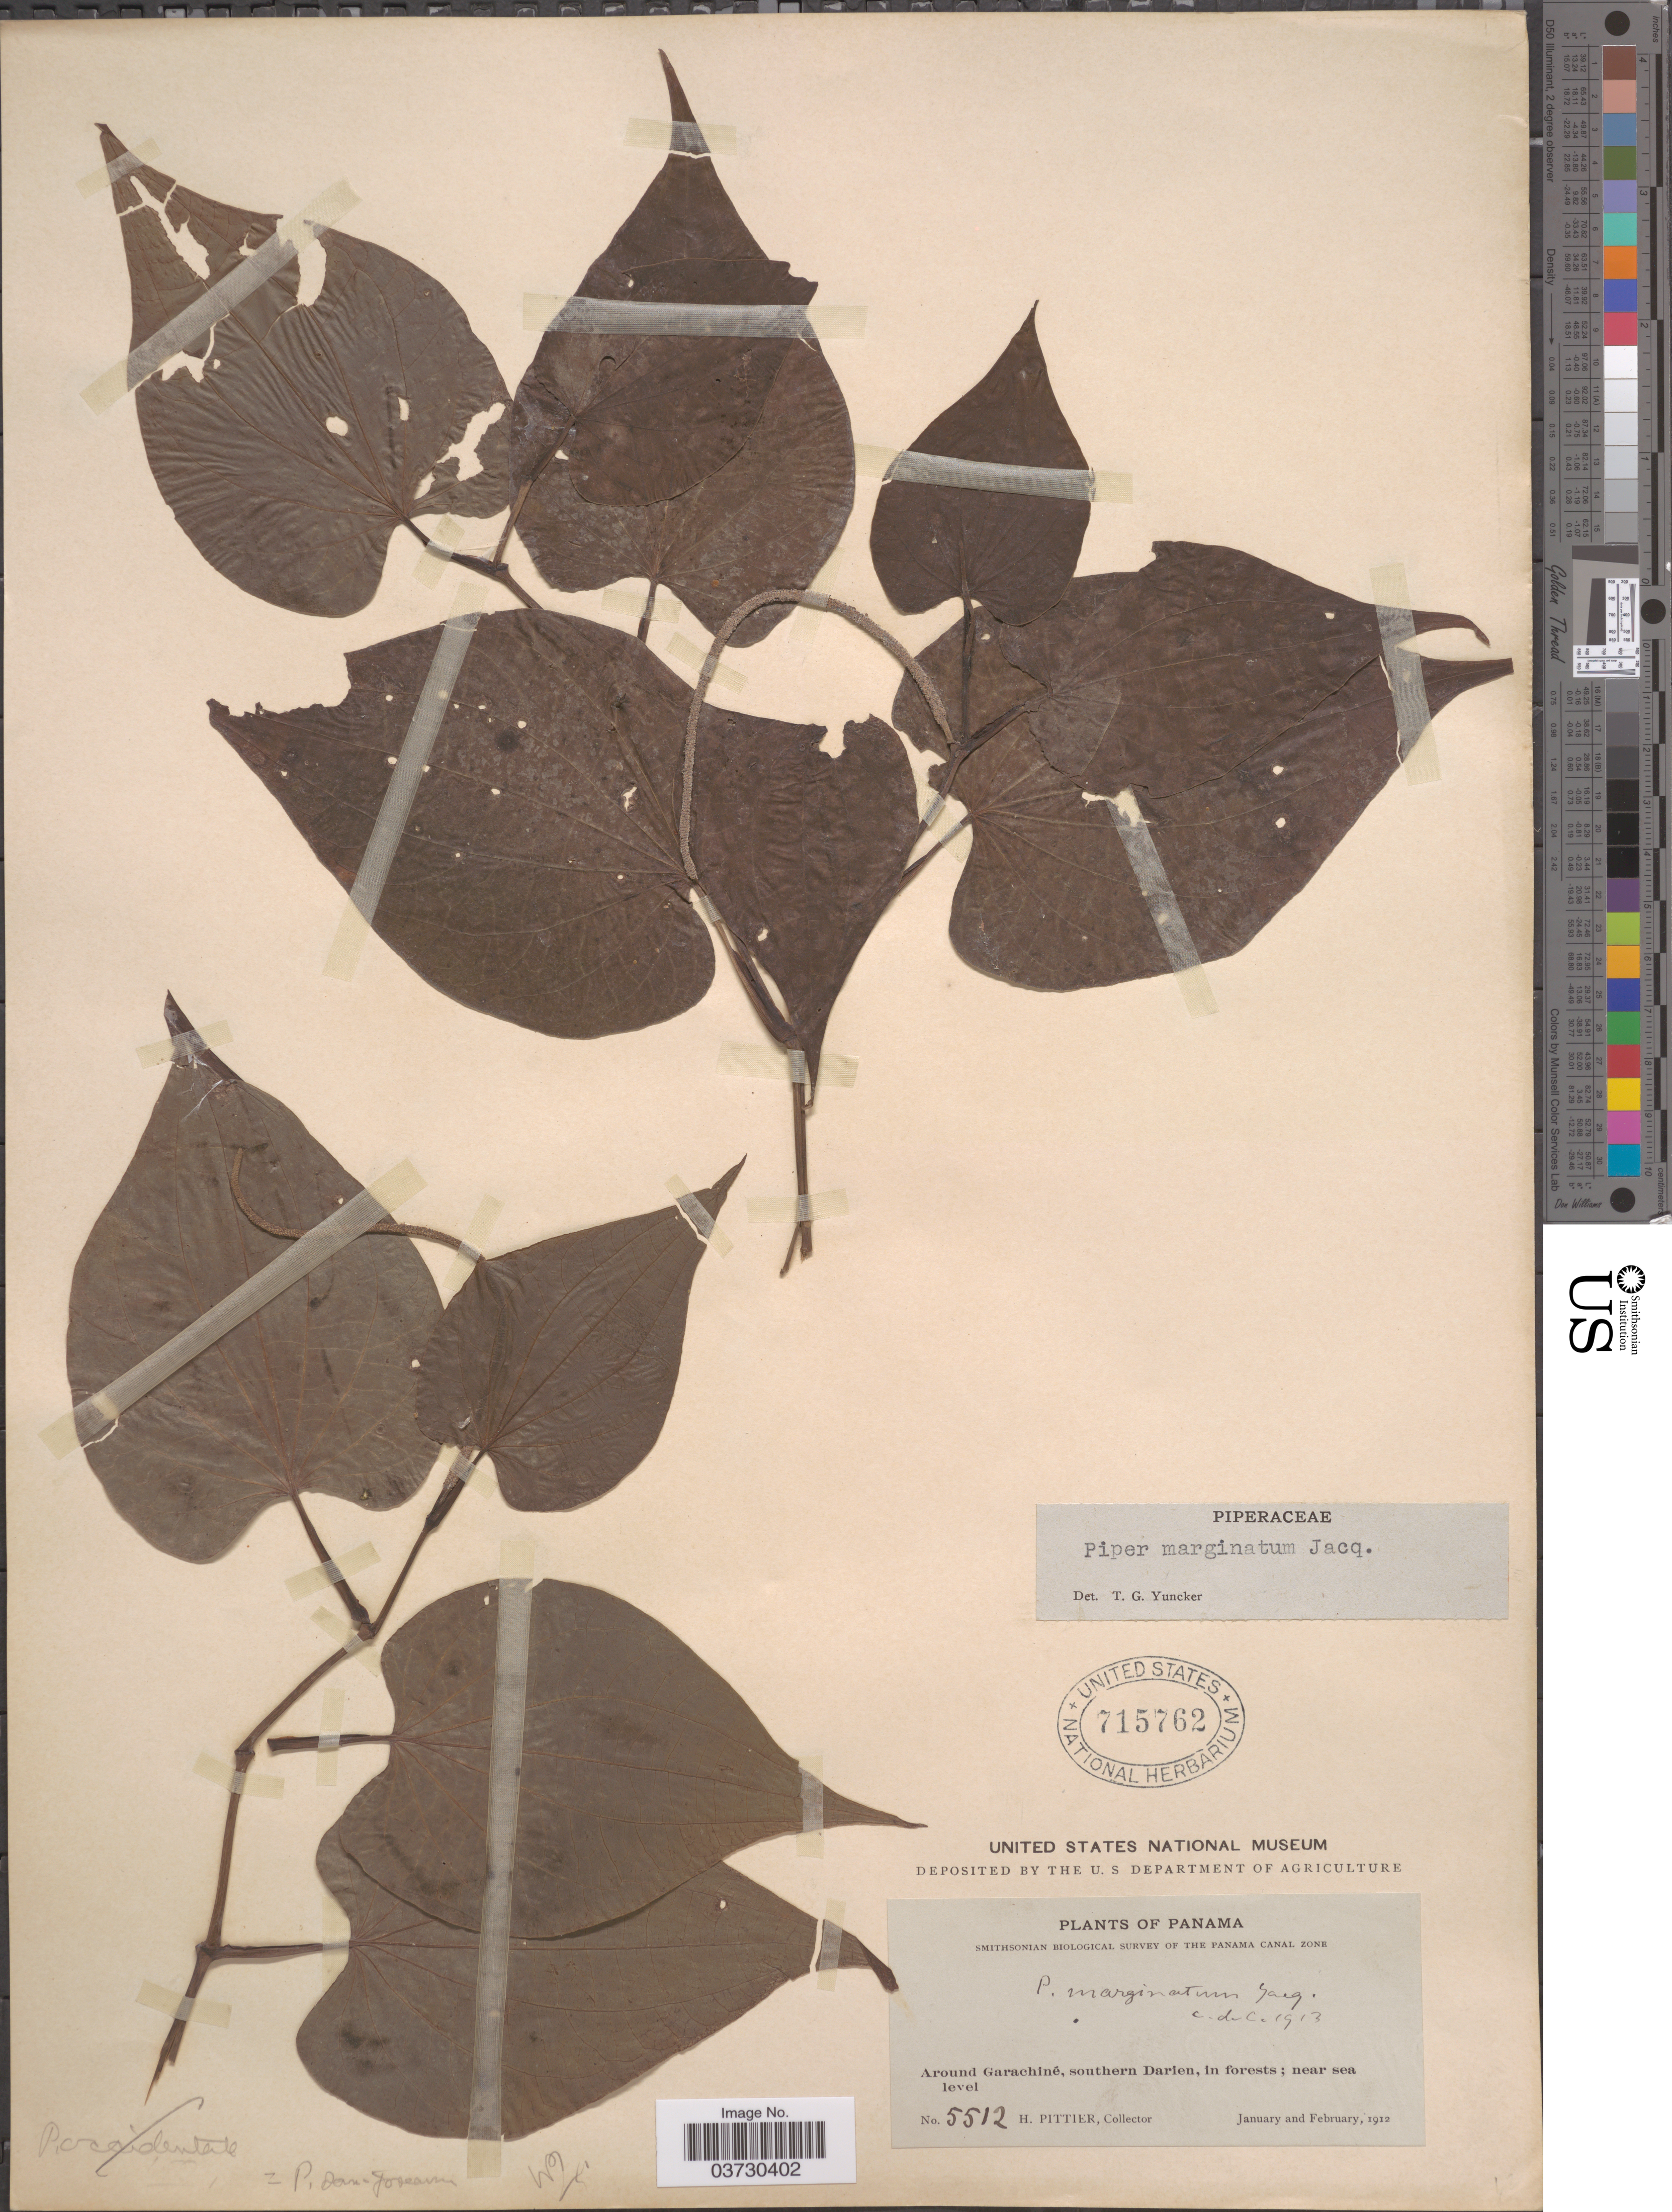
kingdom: Plantae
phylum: Tracheophyta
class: Magnoliopsida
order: Piperales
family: Piperaceae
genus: Piper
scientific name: Piper marginatum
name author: Jacq.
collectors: H. F. Pittier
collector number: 5512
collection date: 1912-01/1912-02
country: Panama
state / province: Darien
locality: Around Garachiné, southern Darien.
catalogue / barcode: US 715762